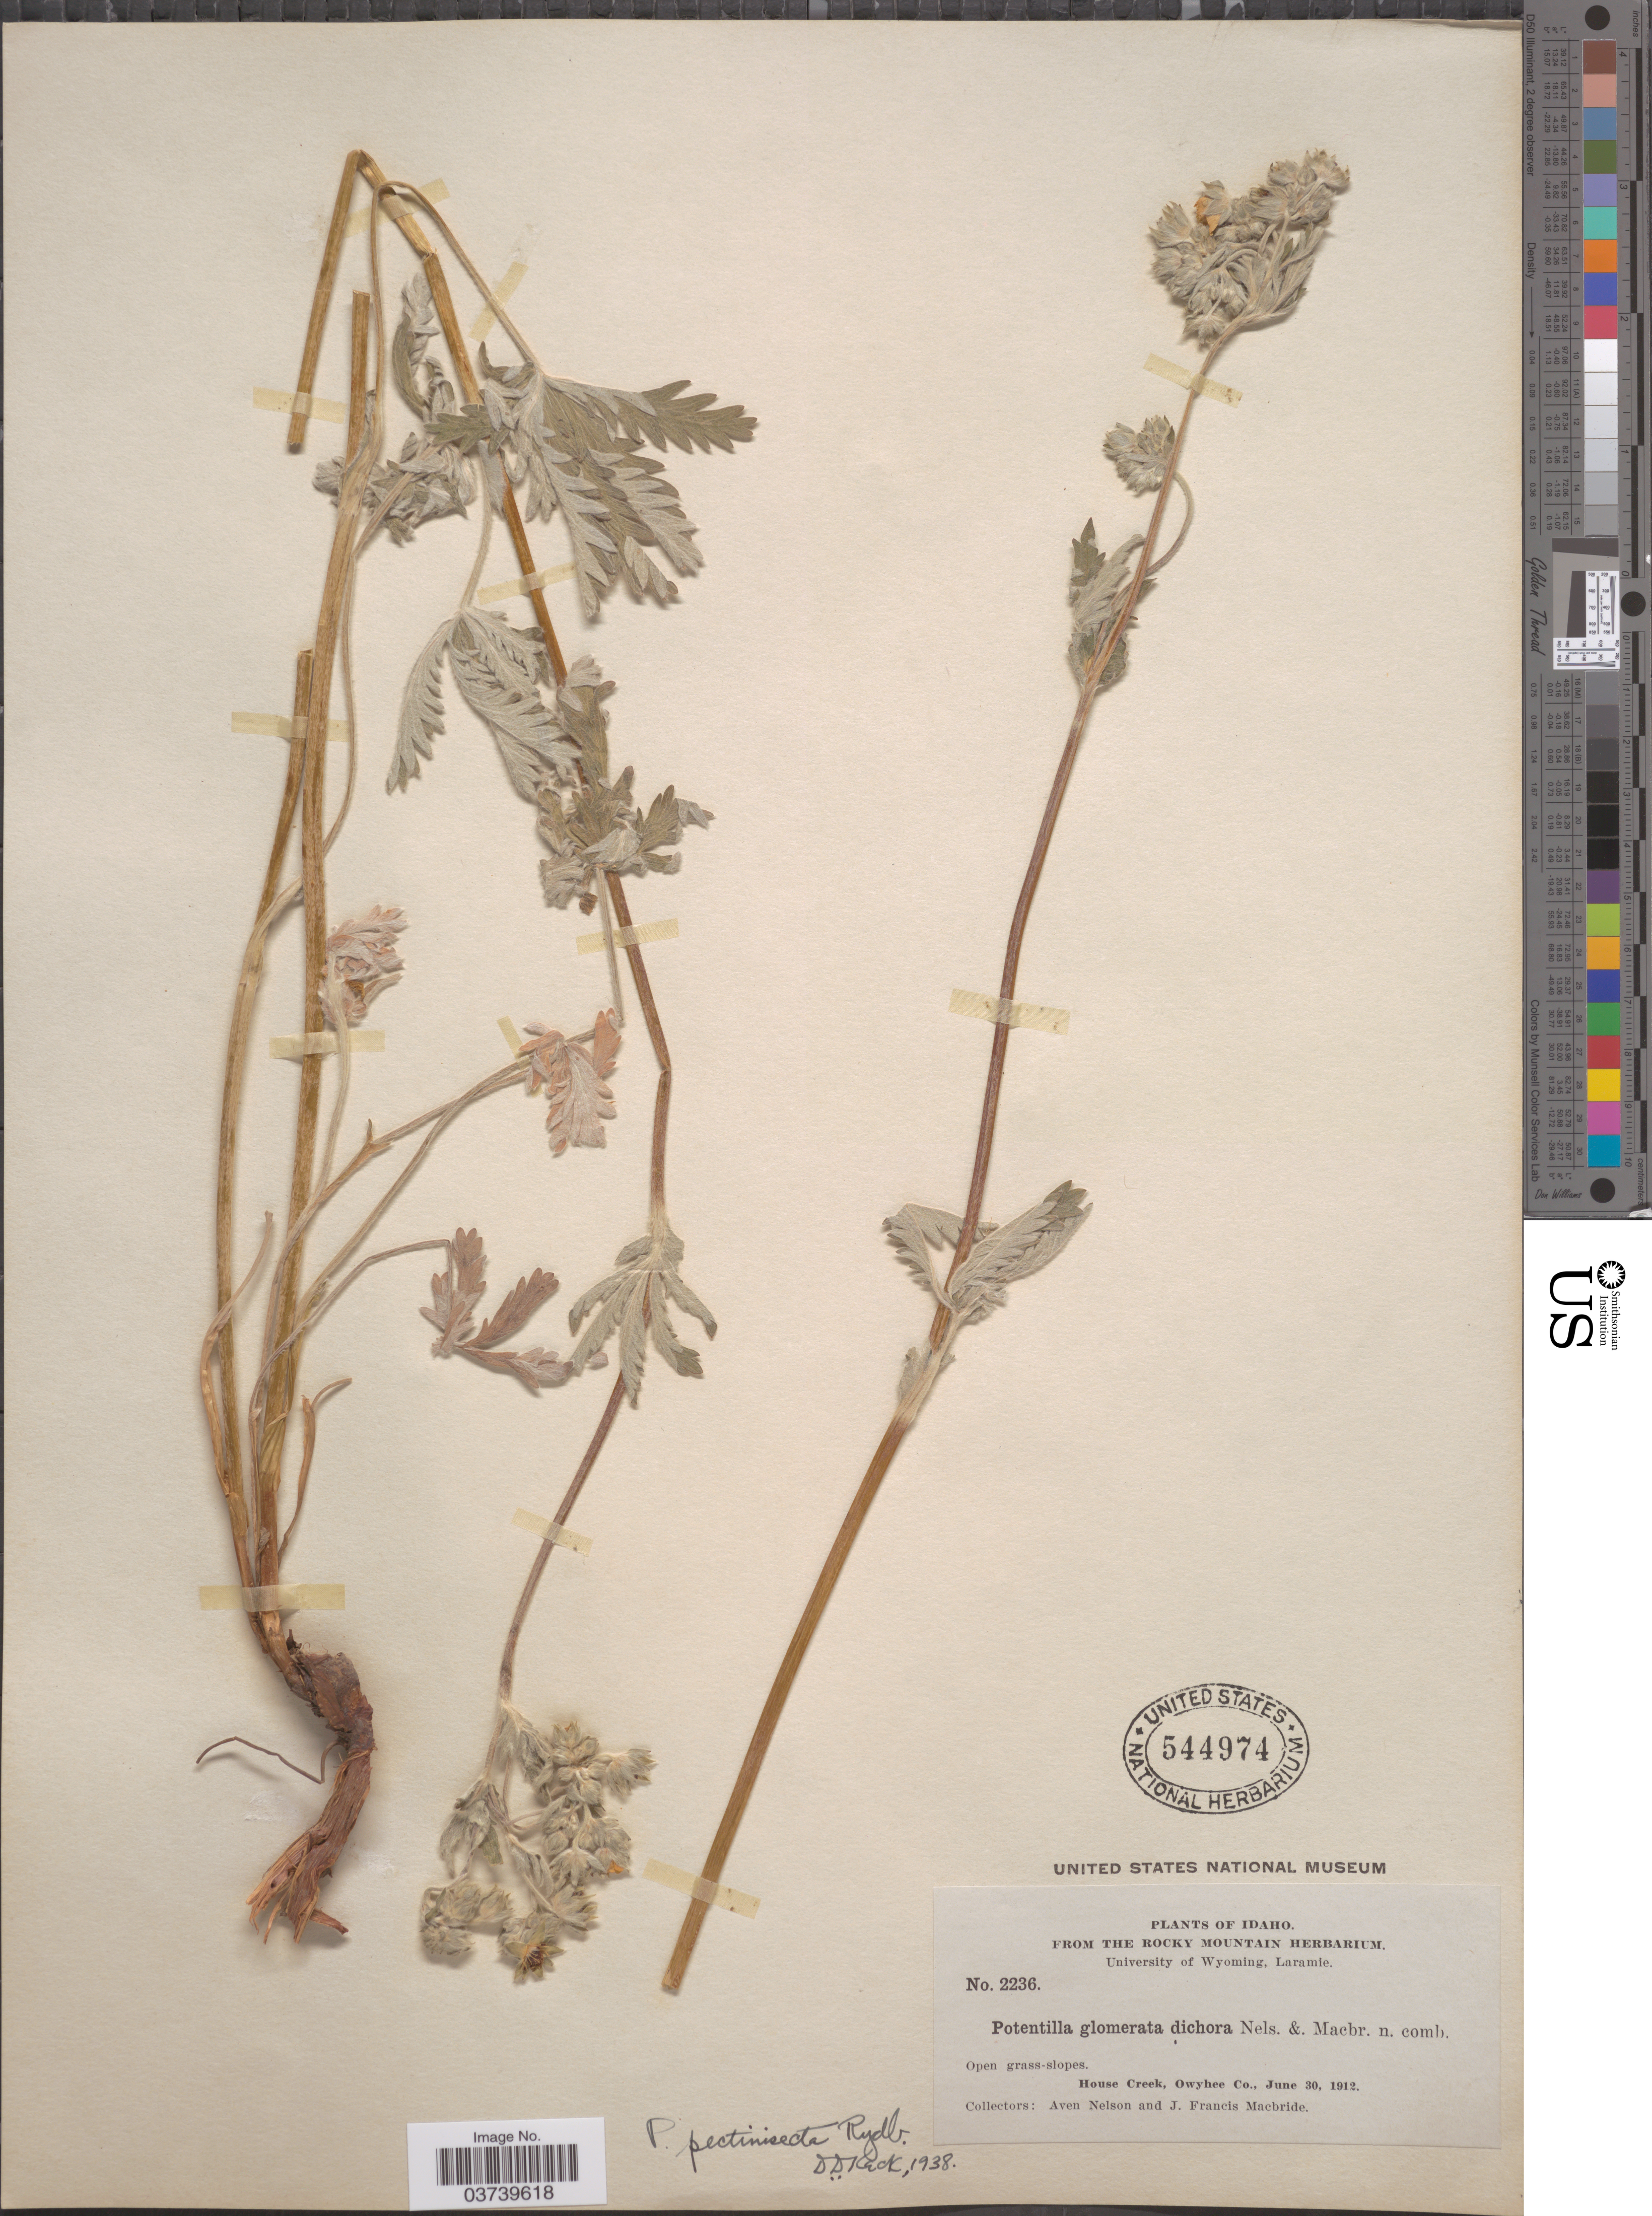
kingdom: Plantae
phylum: Tracheophyta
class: Magnoliopsida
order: Rosales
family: Rosaceae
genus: Potentilla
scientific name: Potentilla gracilis var. elmeri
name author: (Rydb.) Jeps.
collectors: A. Nelson & J. F. Macbride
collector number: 2236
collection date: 1912-06-30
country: United States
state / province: Idaho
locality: House Creek, Owyhee Co.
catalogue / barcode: US 544974